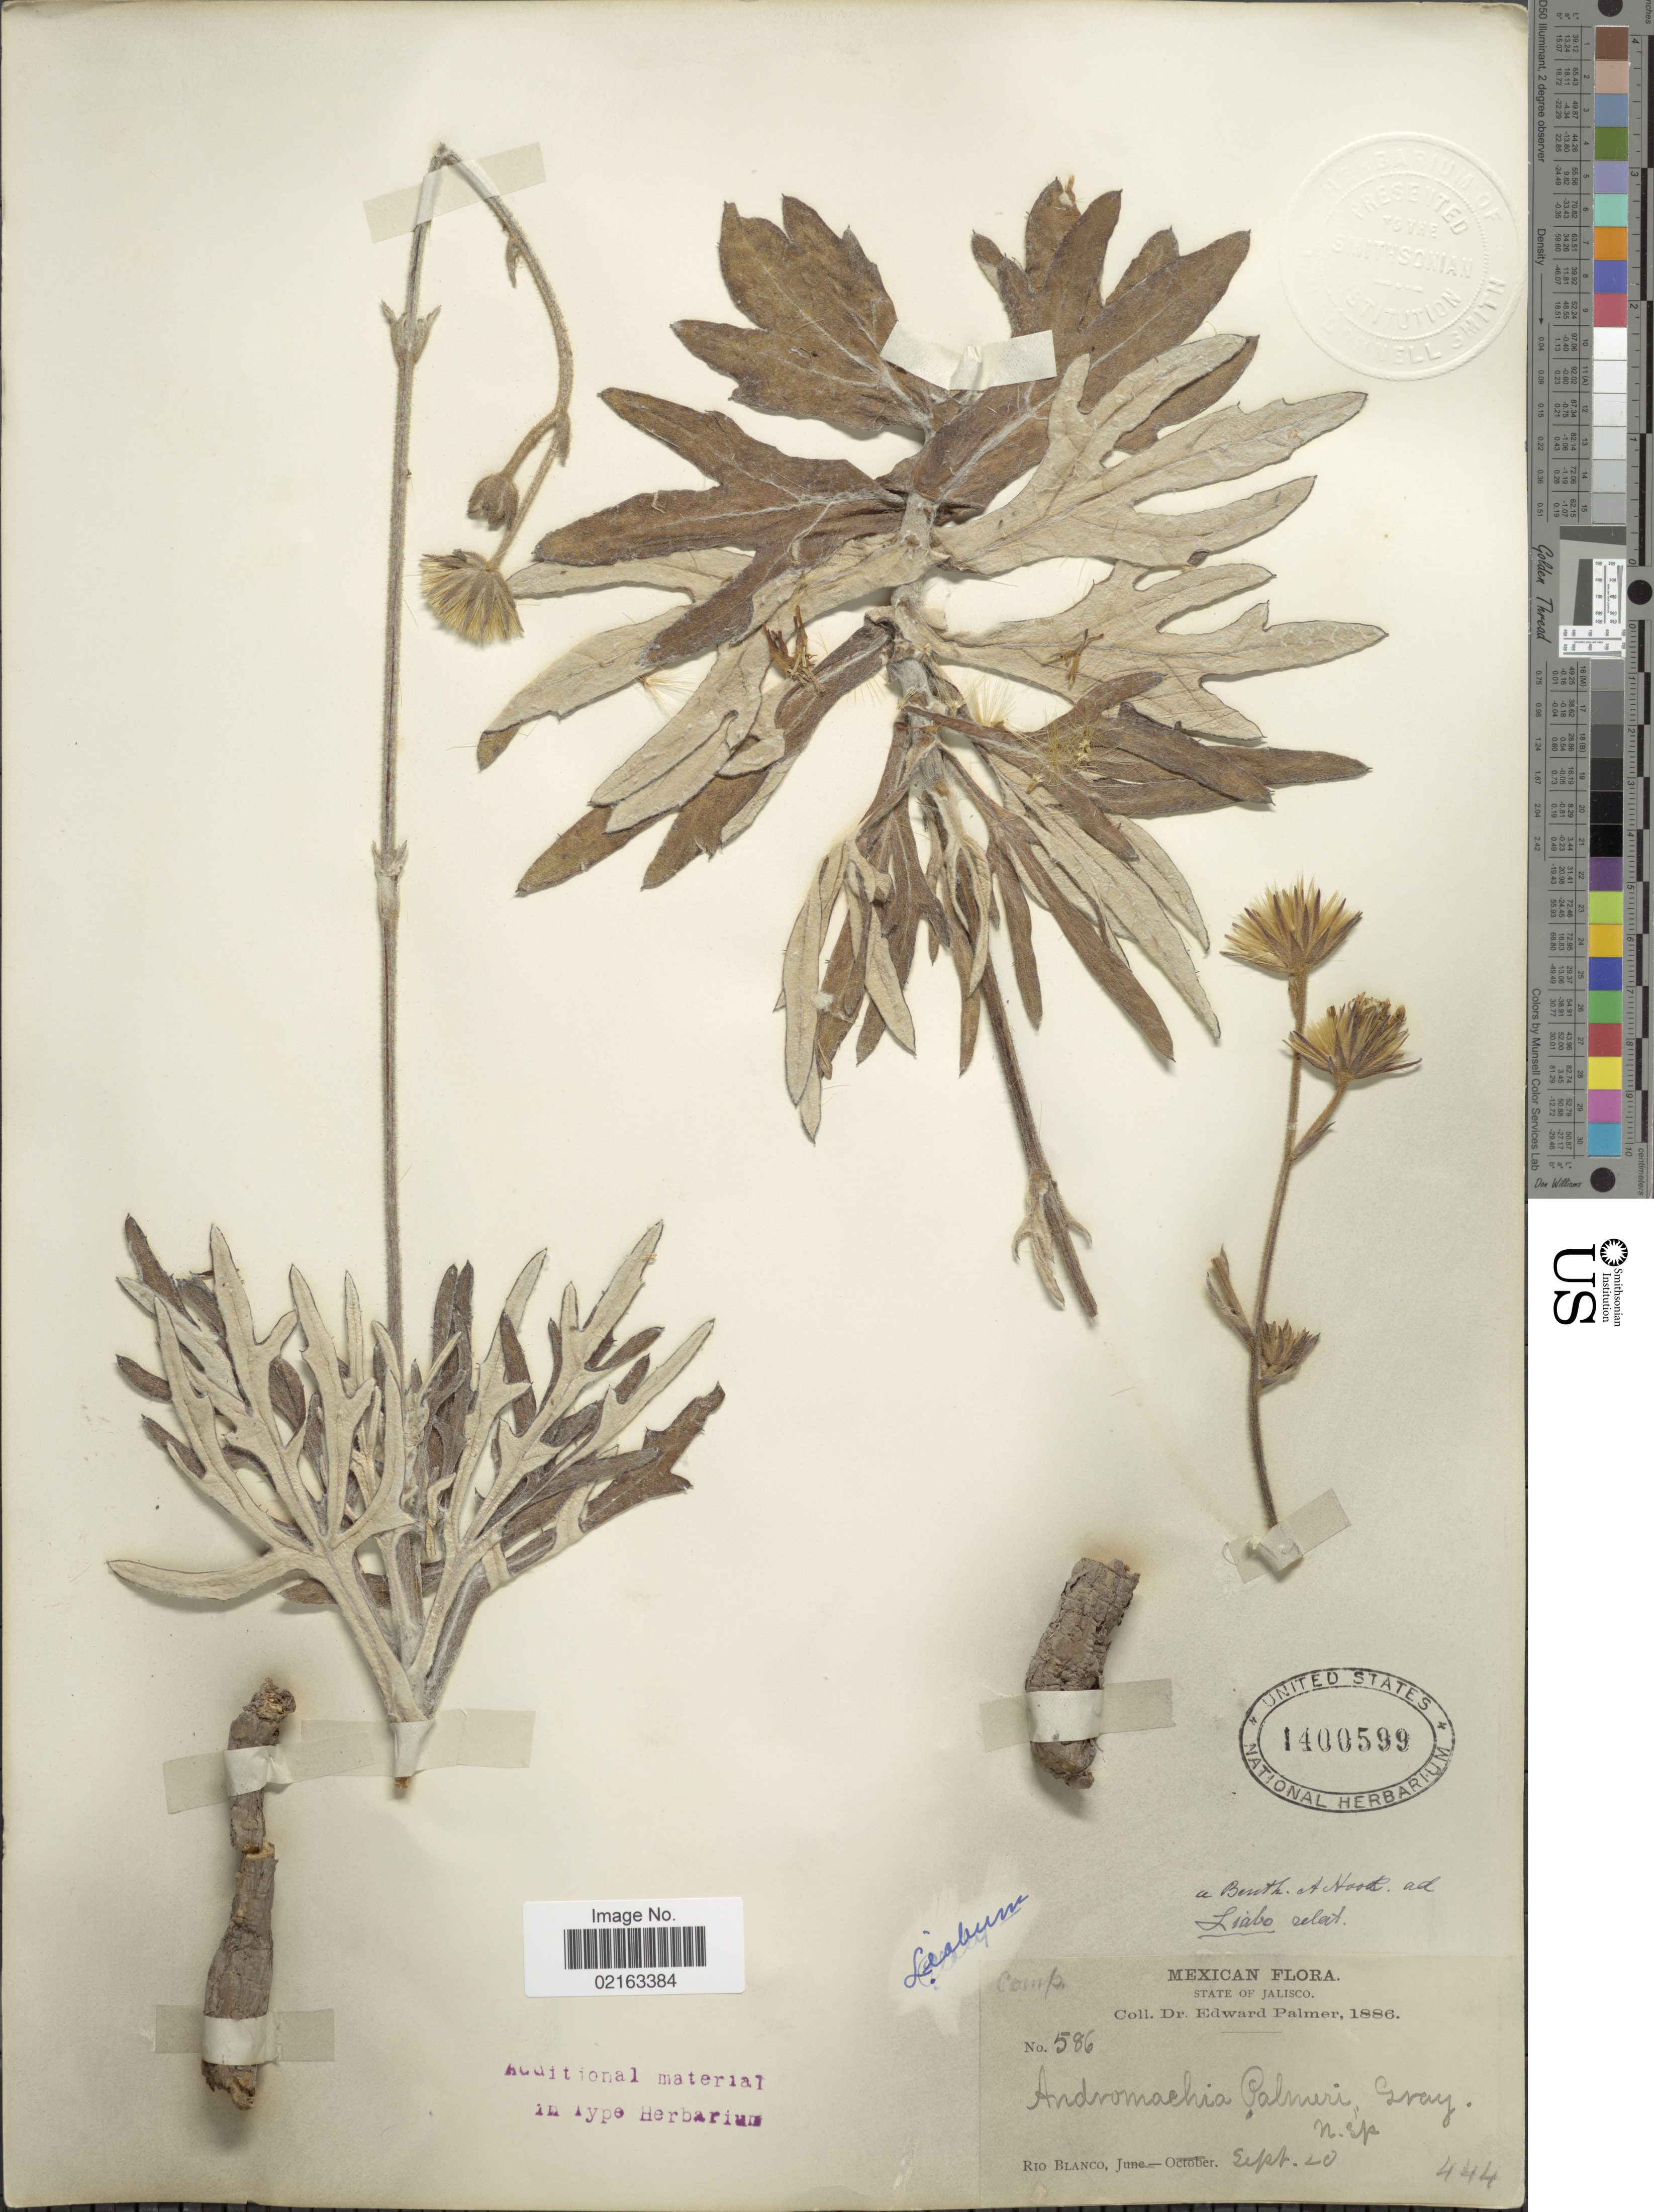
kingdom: Plantae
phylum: Tracheophyta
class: Magnoliopsida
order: Asterales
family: Asteraceae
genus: Liabum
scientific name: Liabum palmeri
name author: A. Gray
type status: Isotype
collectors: E. Palmer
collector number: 586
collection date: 1886-09-20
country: Mexico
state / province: Jalisco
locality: State of Jalisco. Rio Blanco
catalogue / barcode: US 1400599